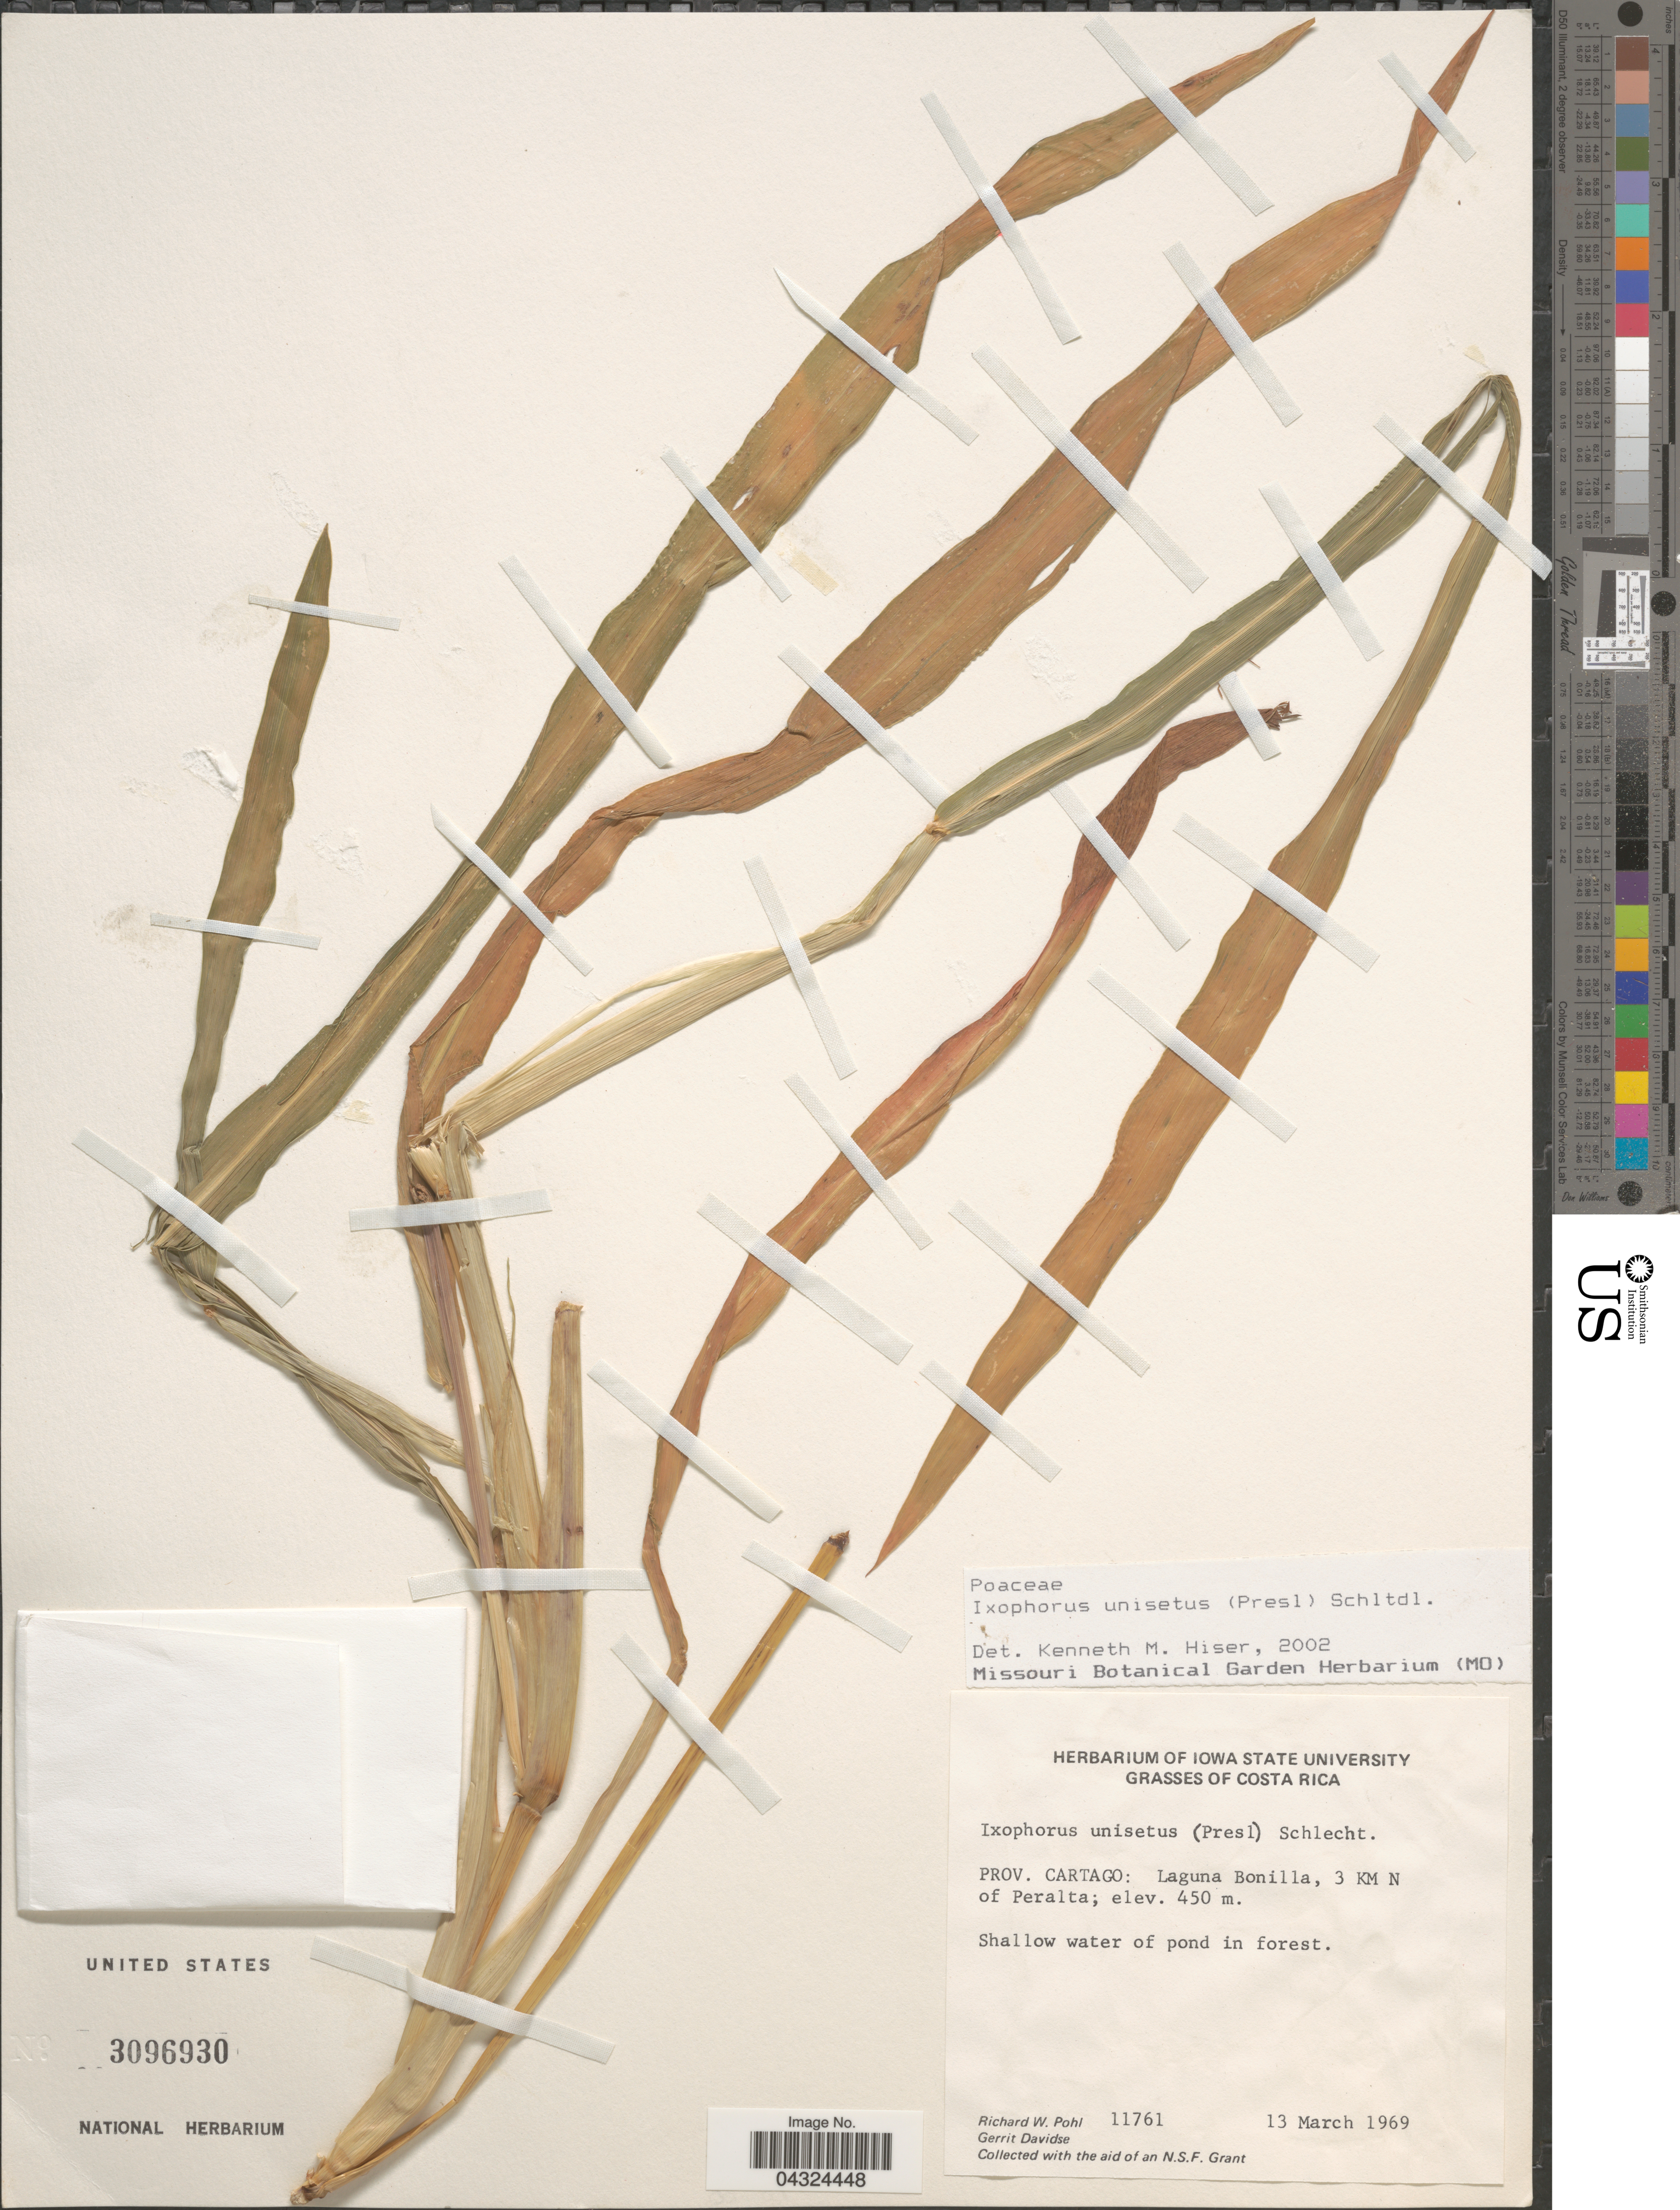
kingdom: Plantae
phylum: Tracheophyta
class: Liliopsida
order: Poales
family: Poaceae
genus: Ixophorus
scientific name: Ixophorus unisetus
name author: (J. Presl) Schltdl.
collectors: R. W. Pohl & G. Davidse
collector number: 11761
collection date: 1969-03-13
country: Costa Rica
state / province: Cartago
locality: Laguna Bonilla, 3 KM N of Peralta.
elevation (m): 450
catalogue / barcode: US 3096930